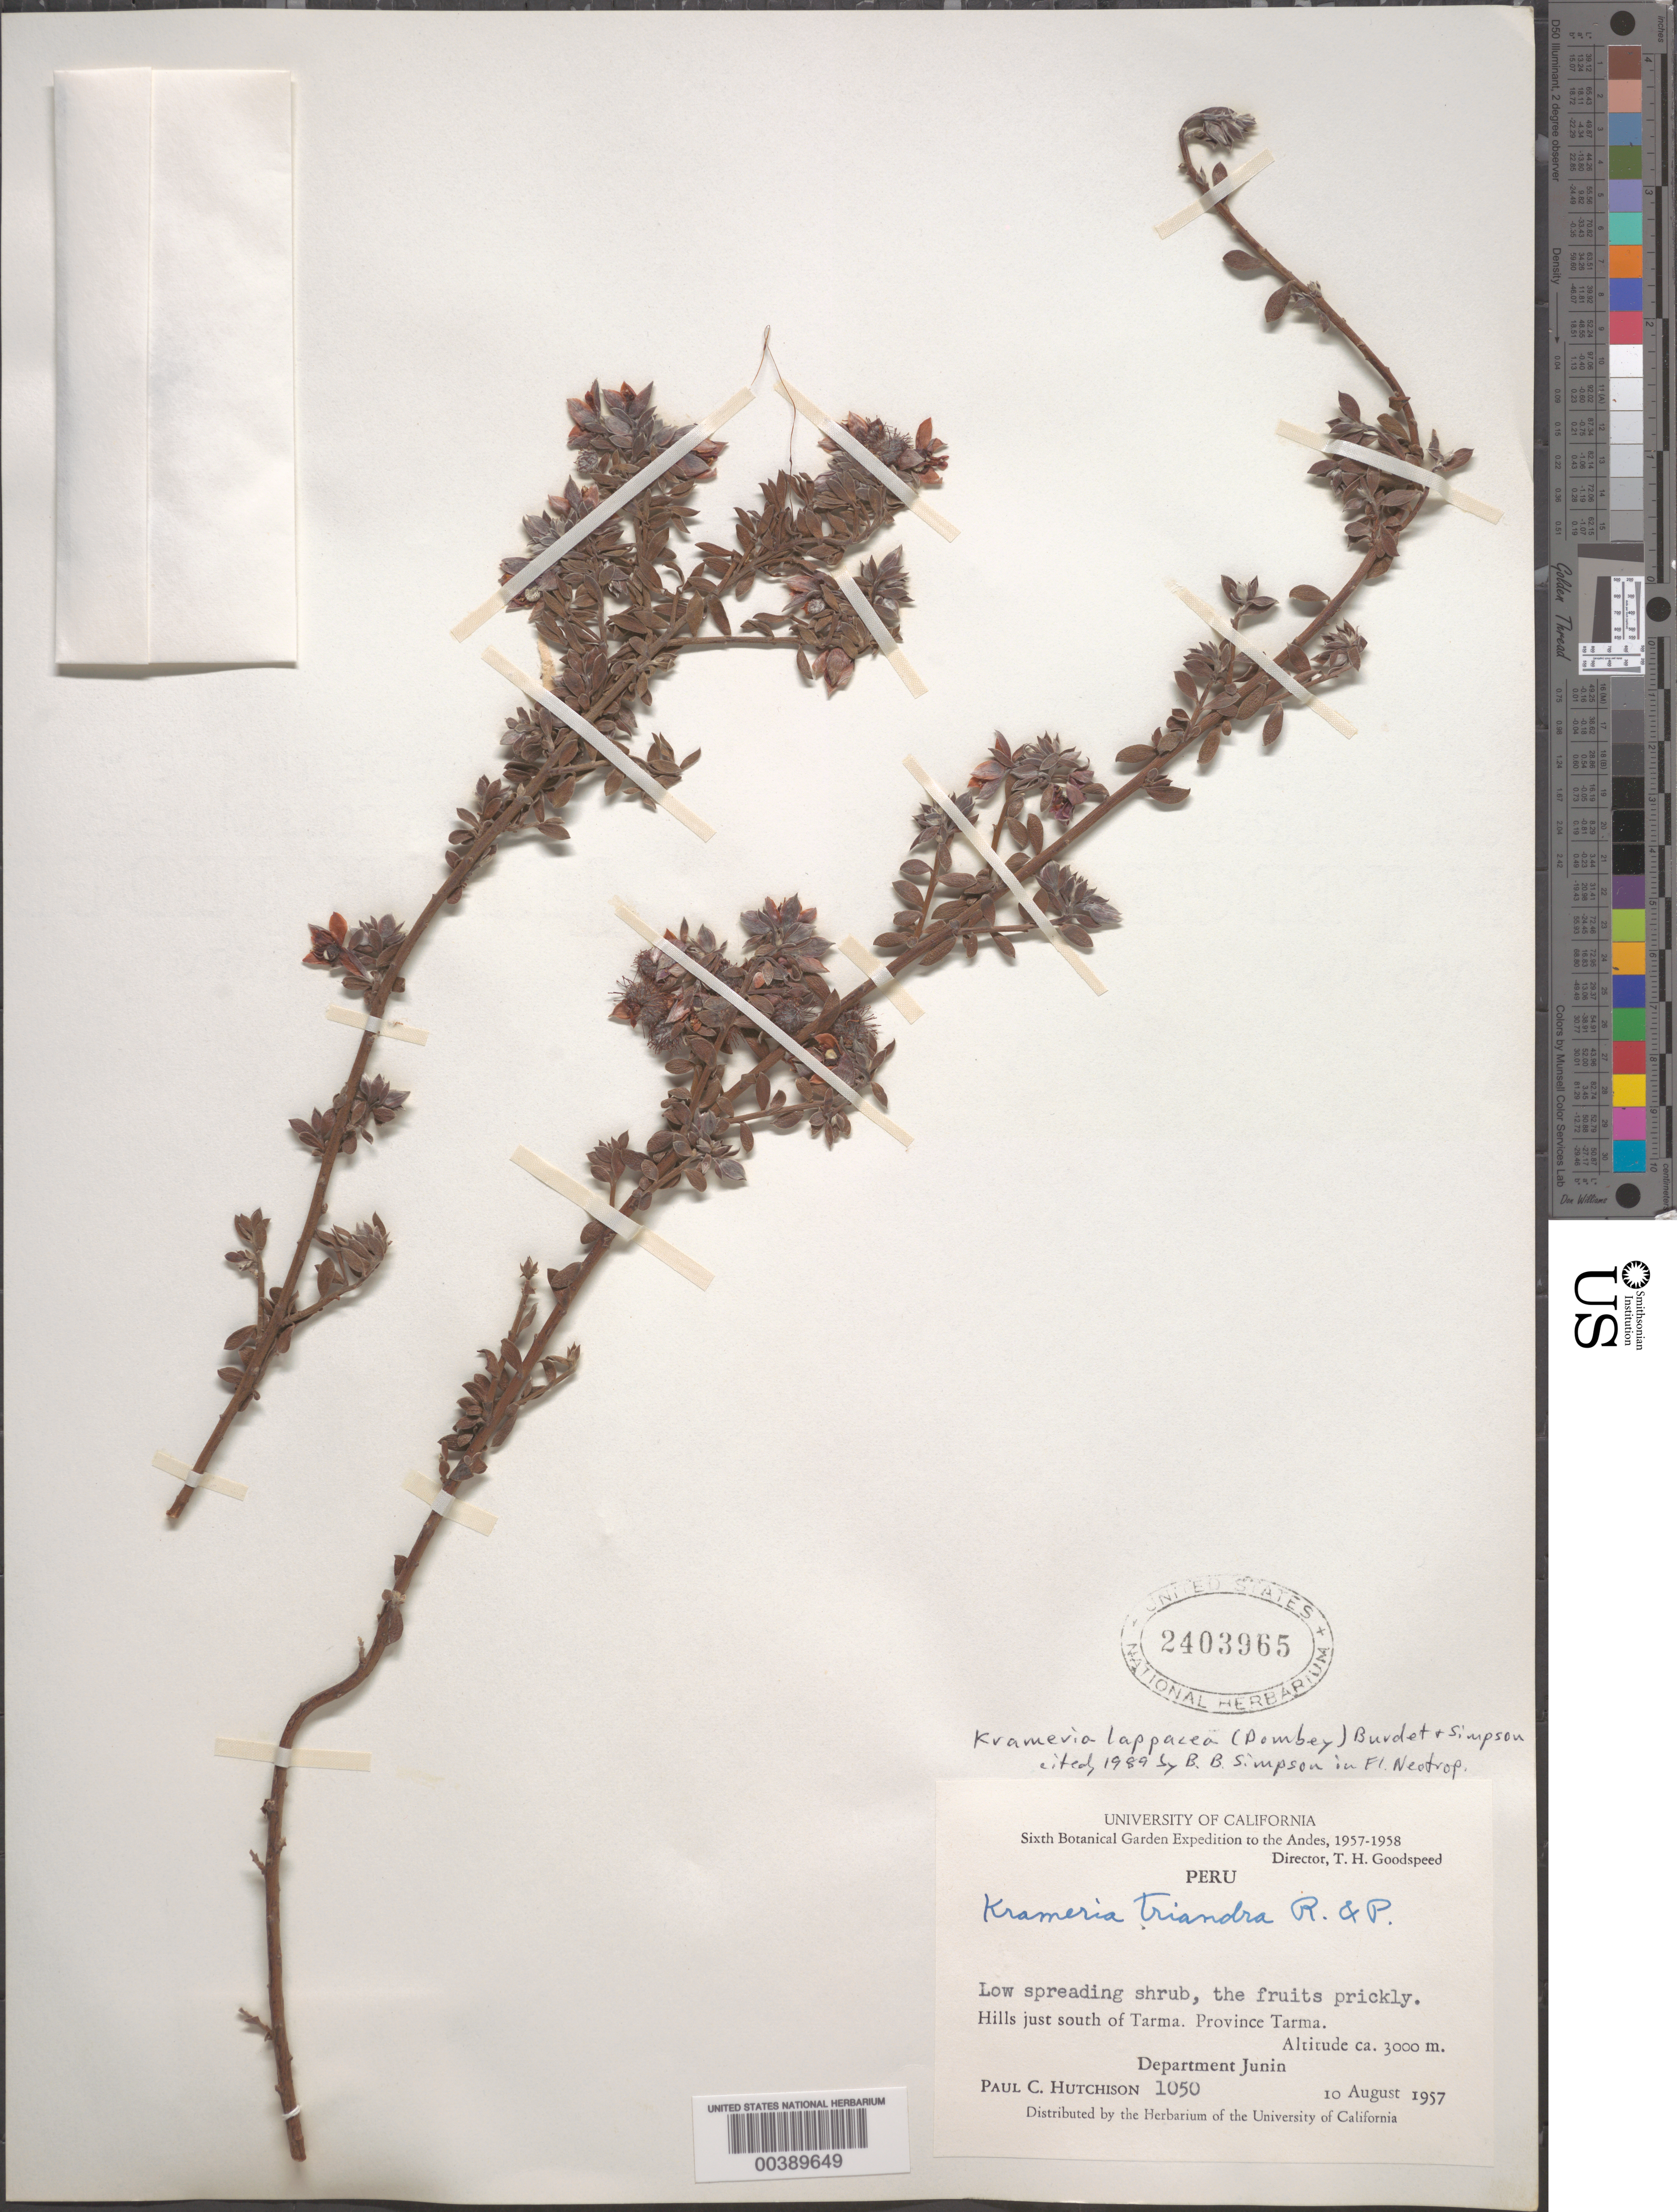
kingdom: Plantae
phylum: Tracheophyta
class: Magnoliopsida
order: Zygophyllales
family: Krameriaceae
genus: Krameria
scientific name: Krameria lappacea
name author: (Dombey) Burdet & B.B. Simpson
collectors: P. C. Hutchison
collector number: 1050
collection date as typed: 10 Aug 1957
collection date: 1957-08-10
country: Peru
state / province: Junín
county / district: Tarma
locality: Hills just S of tarma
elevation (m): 3000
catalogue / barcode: US 2403965